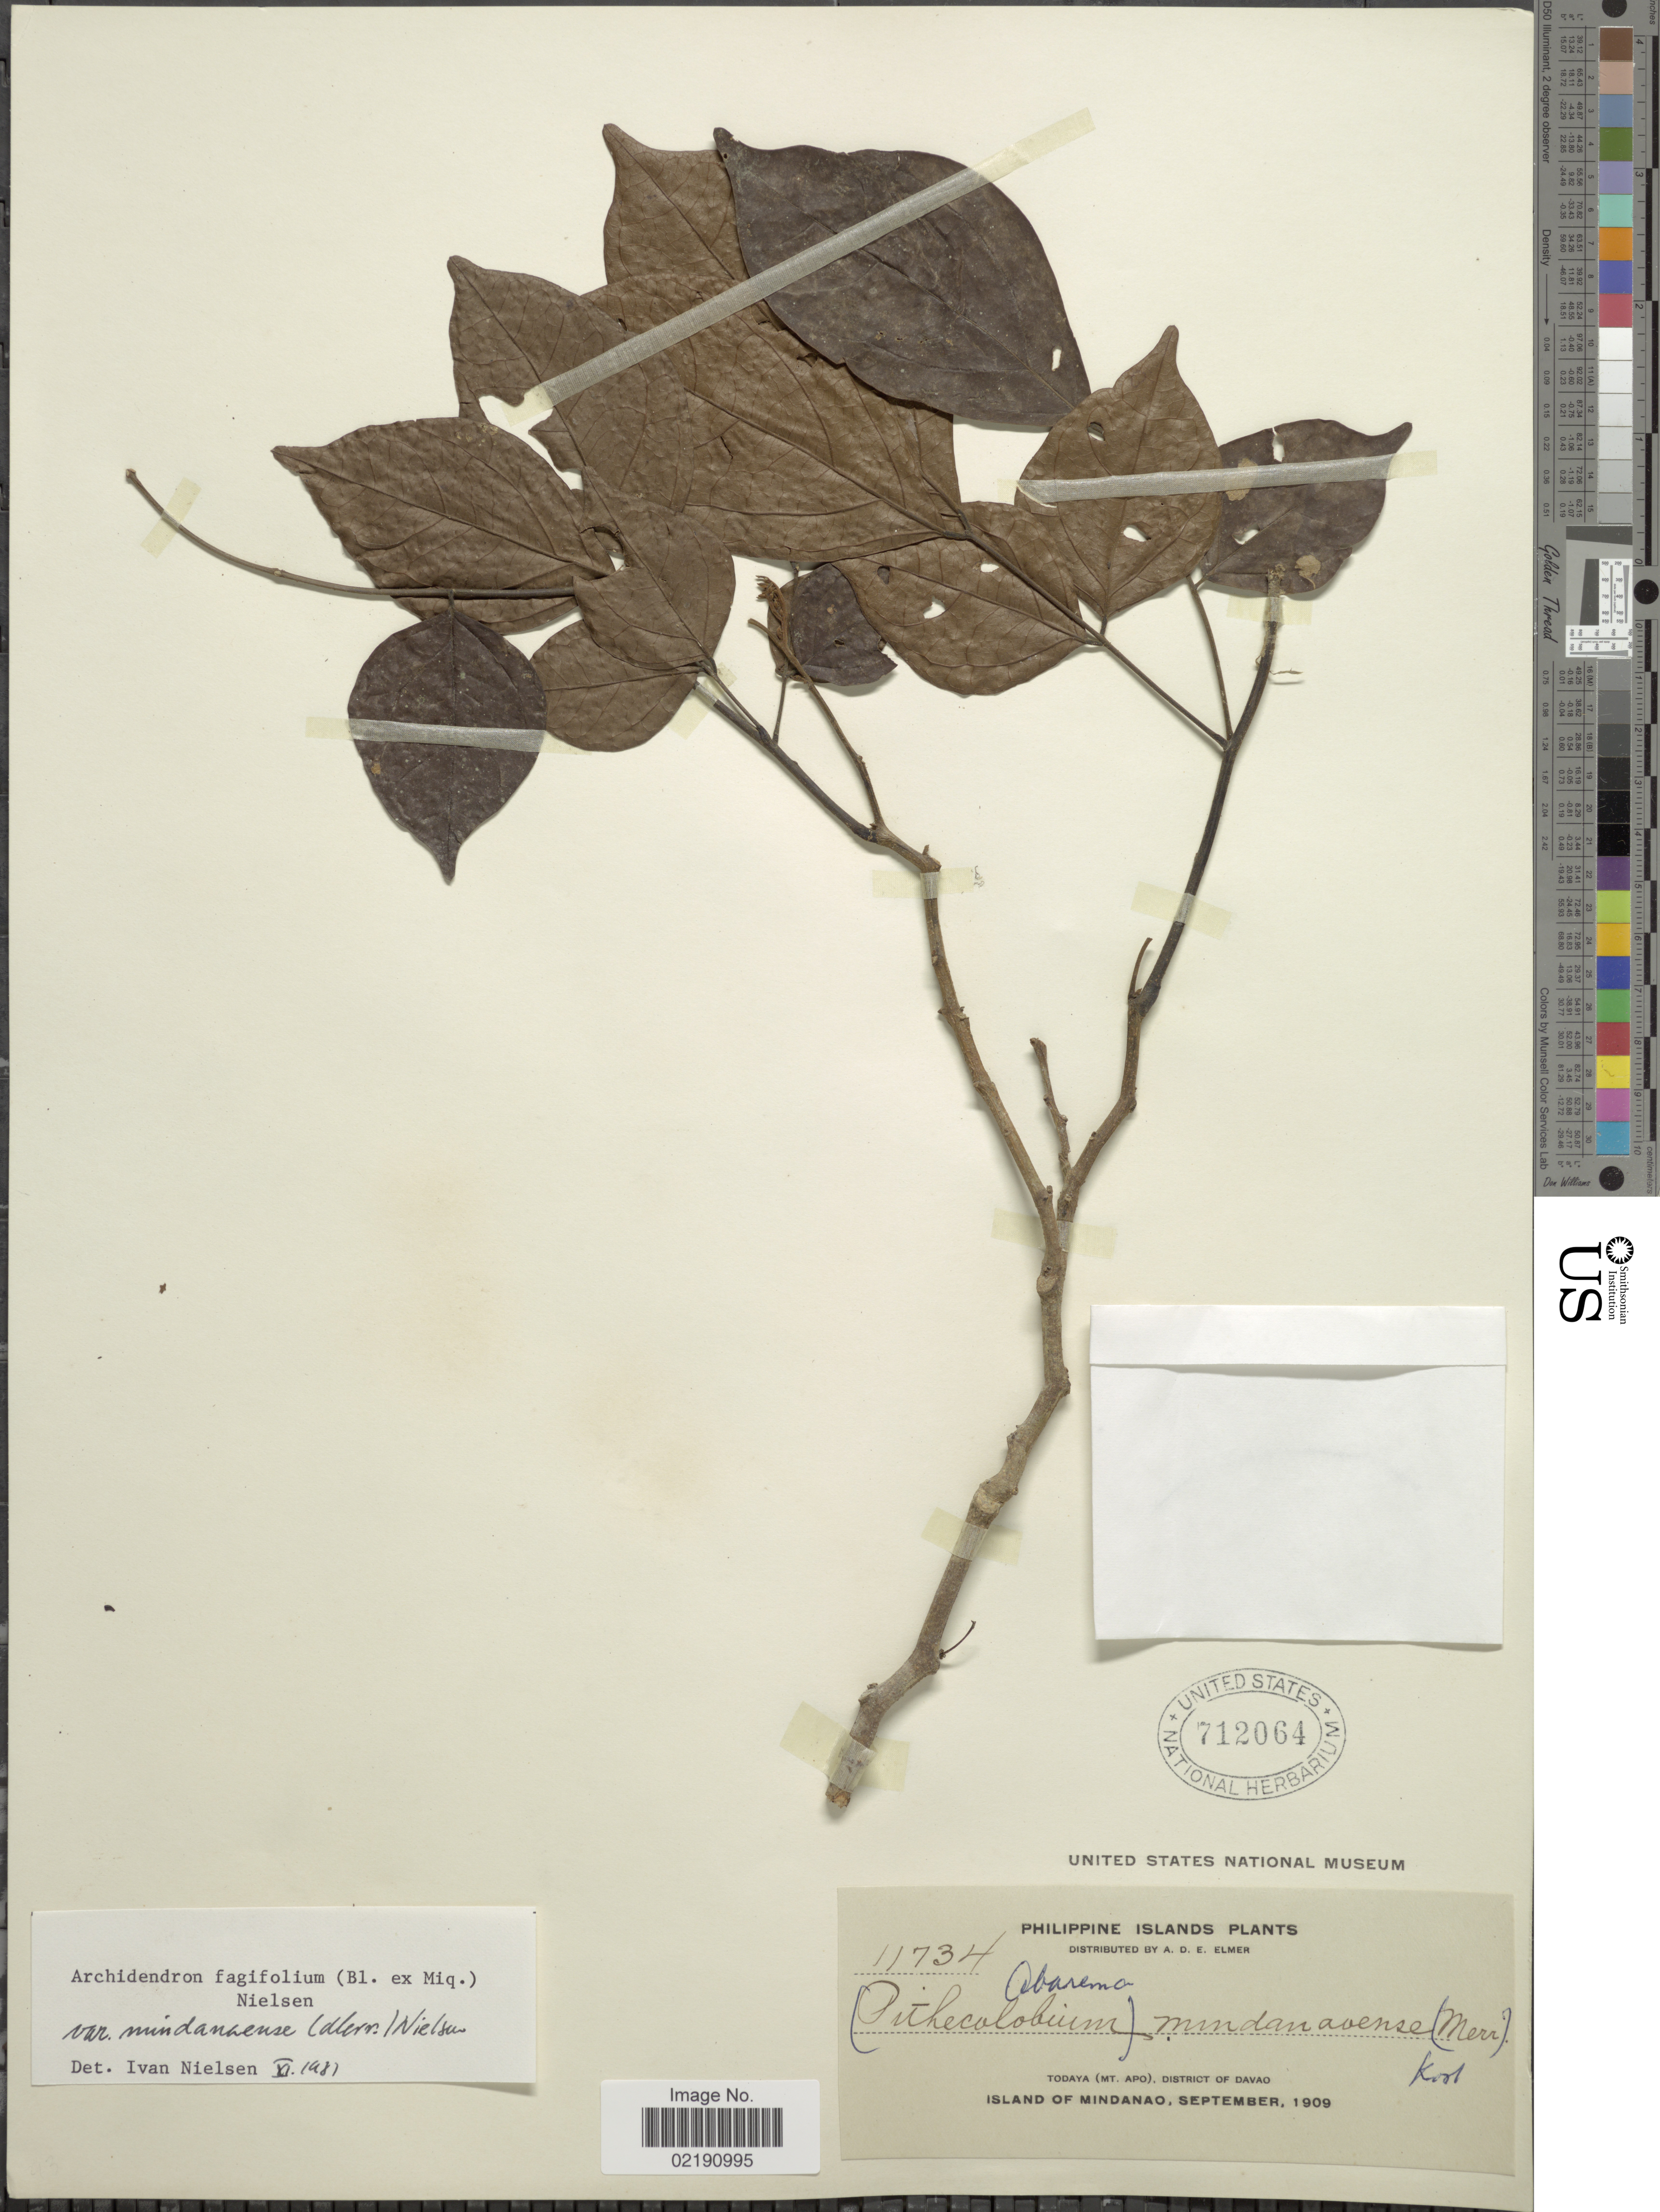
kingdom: Plantae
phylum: Tracheophyta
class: Magnoliopsida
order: Fabales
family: Fabaceae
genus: Archidendron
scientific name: Archidendron fagifolium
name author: Nielson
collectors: A. D. E. Elmer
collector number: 11734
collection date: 1909-09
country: Philippines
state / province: Davao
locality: Tadaya (Mt. Apo), island of Mindanao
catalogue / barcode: US 712064